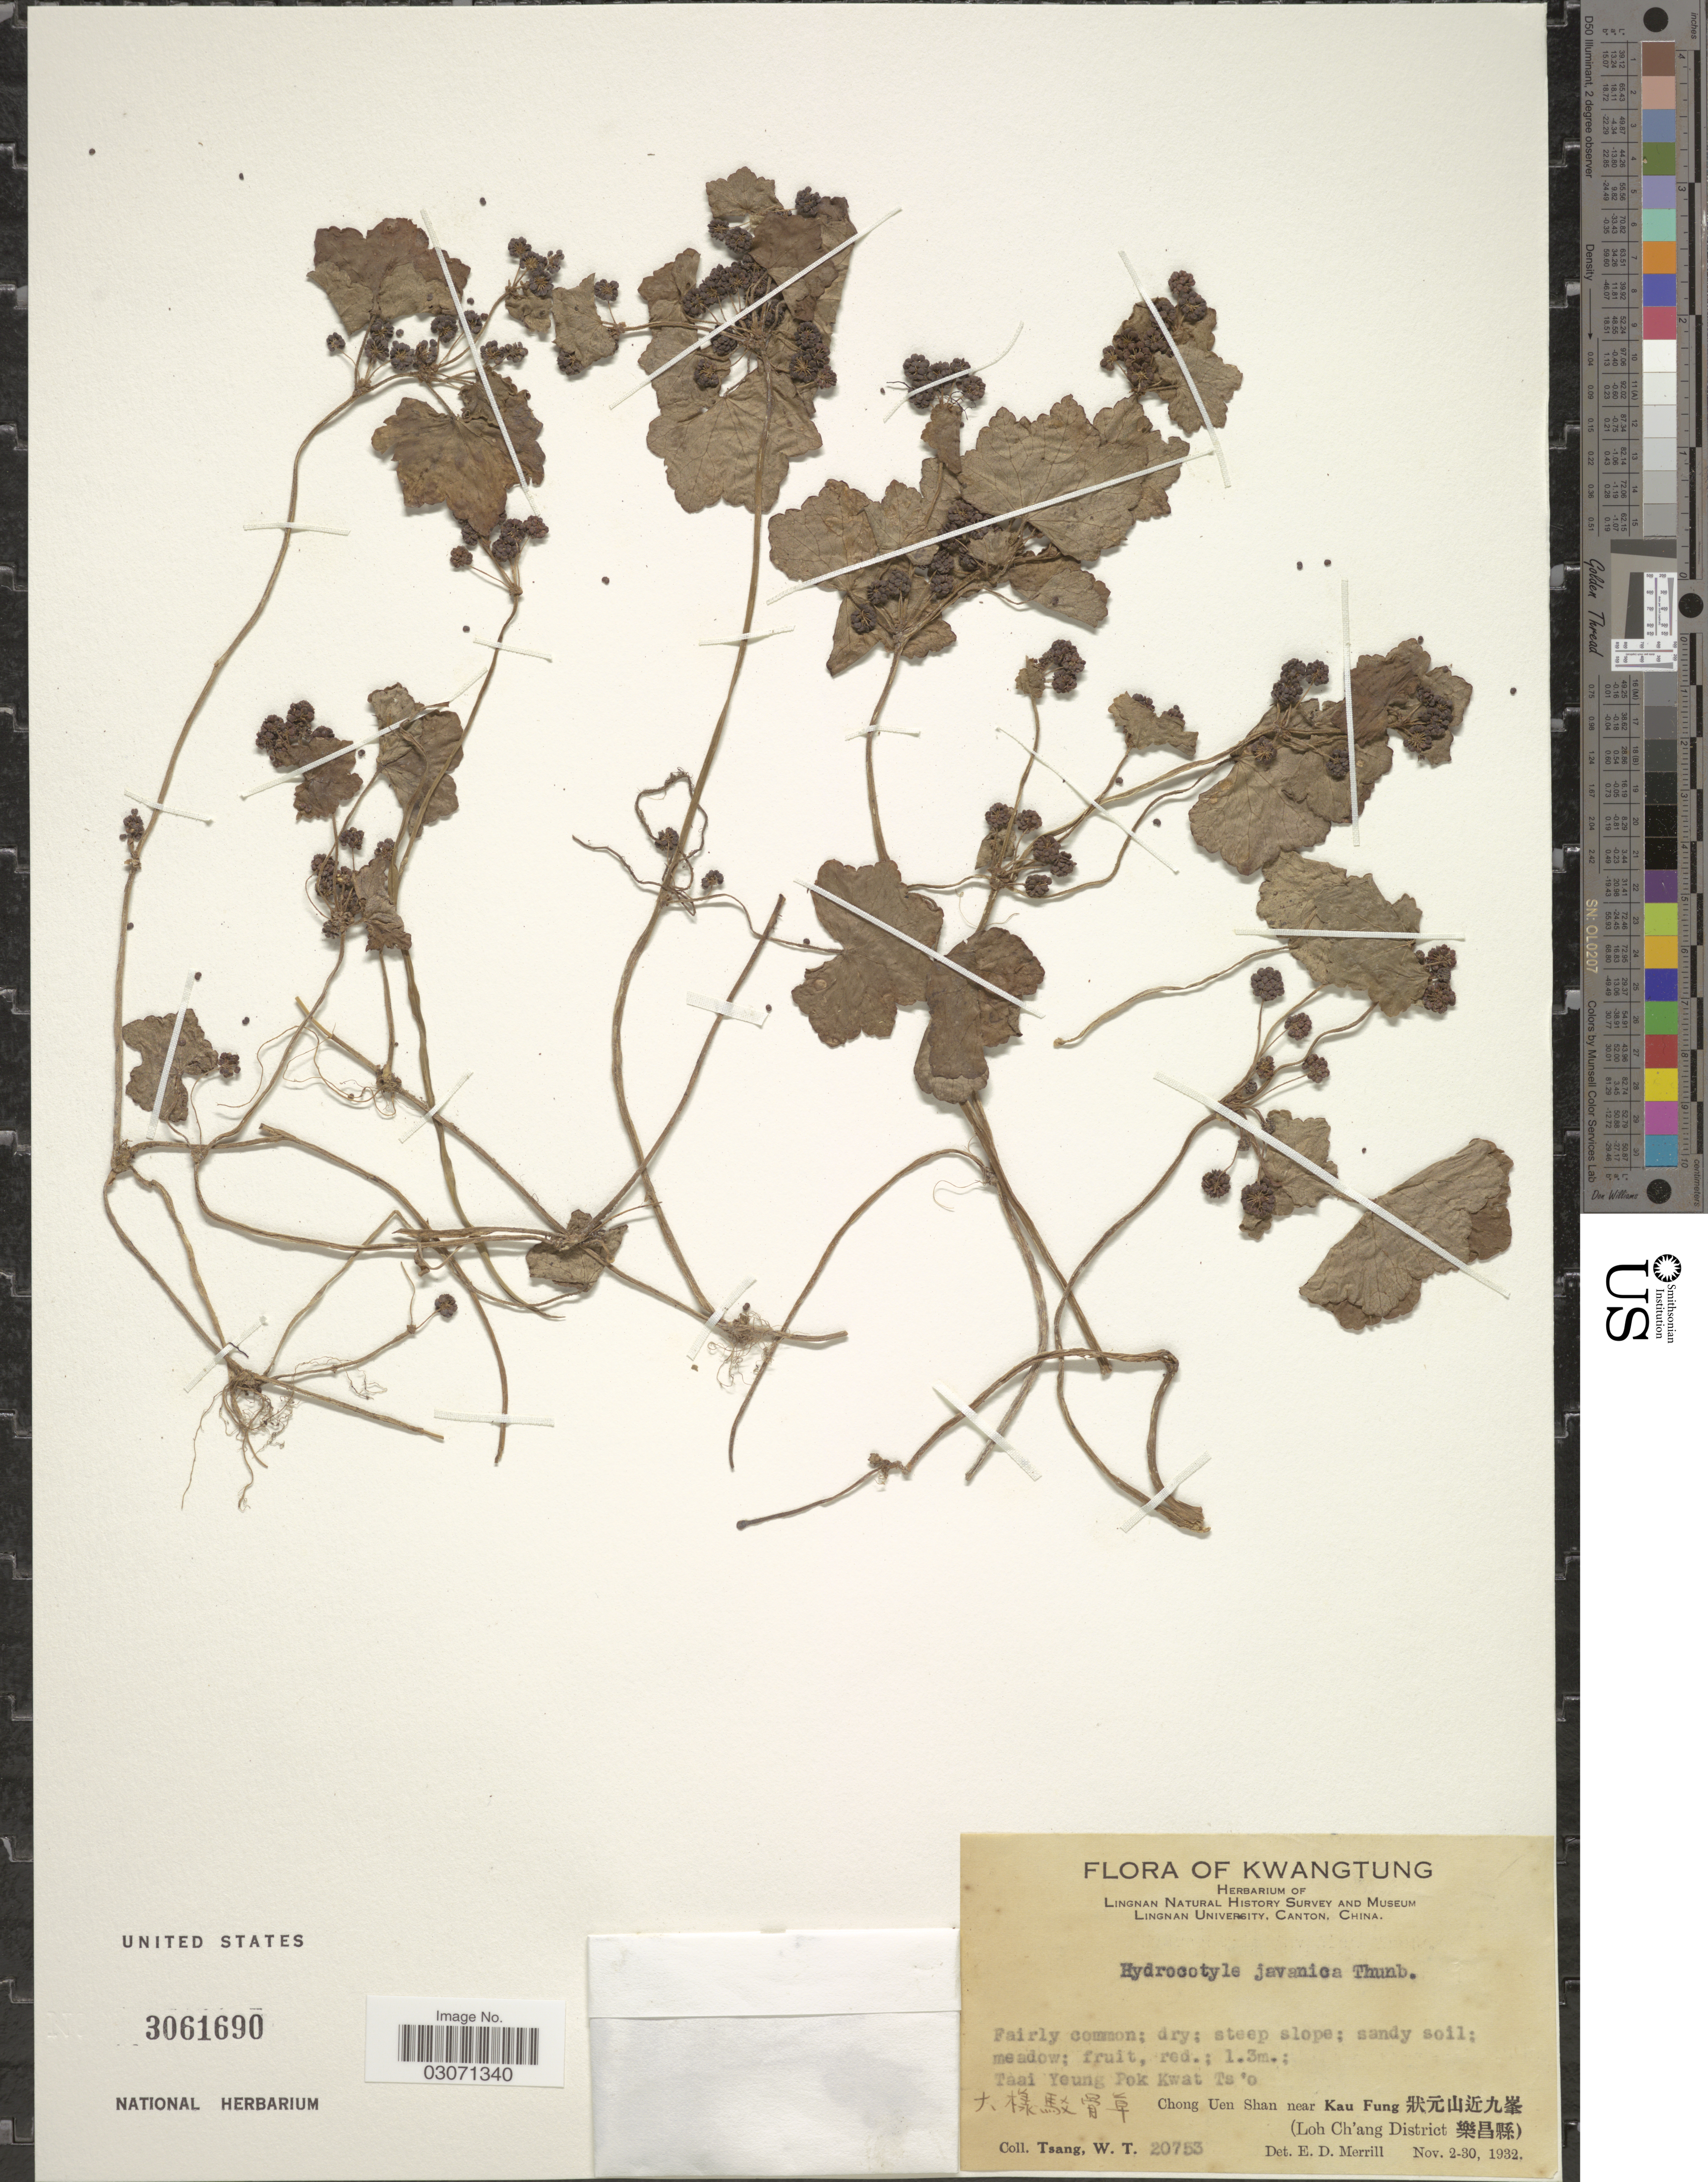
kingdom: Plantae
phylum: Tracheophyta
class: Magnoliopsida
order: Apiales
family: Araliaceae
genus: Hydrocotyle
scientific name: Hydrocotyle javanica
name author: Thunb.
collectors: W. T. Tsang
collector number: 20753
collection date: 1932-11-02/1932-11-30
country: China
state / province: Guangdong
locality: Kwangtung. Taai Yeung Pok Kwat Ts'o. Chong Uen Shan near Kau Fung (Loh Ch'ang District).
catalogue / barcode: US 3061690